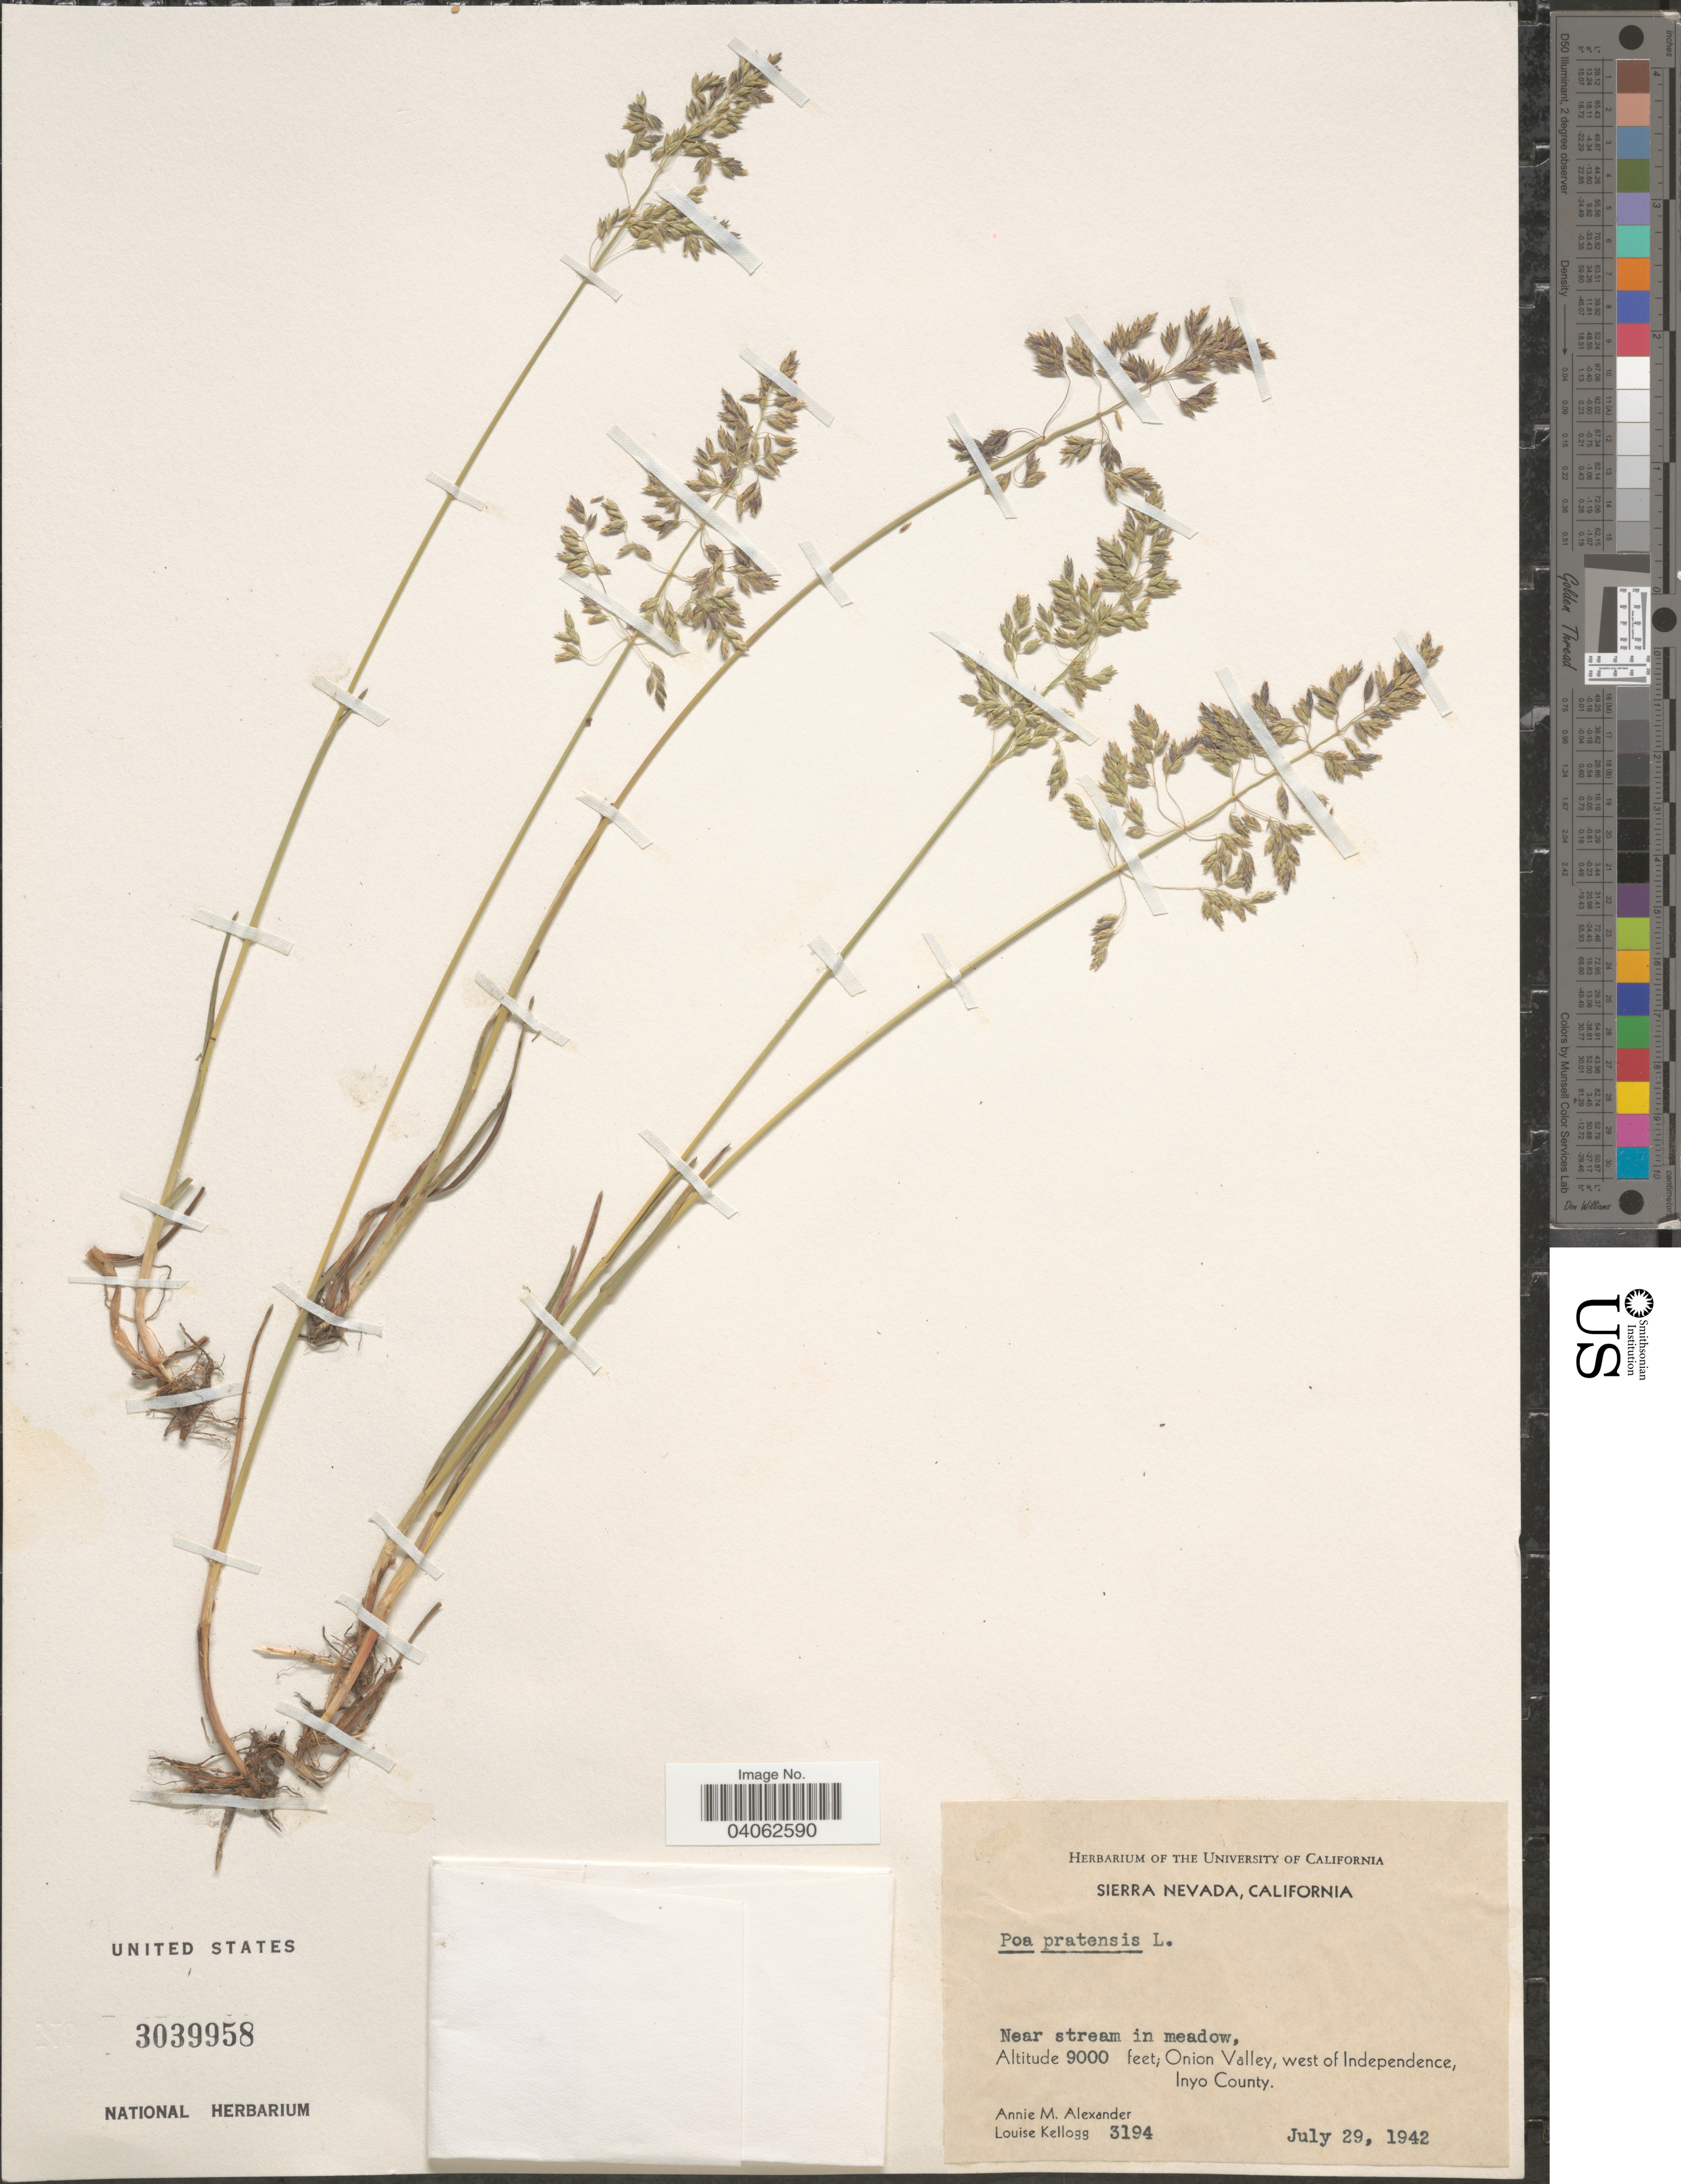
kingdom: Plantae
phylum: Tracheophyta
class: Liliopsida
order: Poales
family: Poaceae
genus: Poa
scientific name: Poa pratensis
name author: L.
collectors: A. M. Alexander & L. Kellogg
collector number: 3194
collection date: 1942-07-29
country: United States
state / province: California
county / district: Inyo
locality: Sierra Nevada. Near stream in meadow. Onion Valley, west of Independence, Inyo County.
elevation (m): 2743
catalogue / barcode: US 3039958